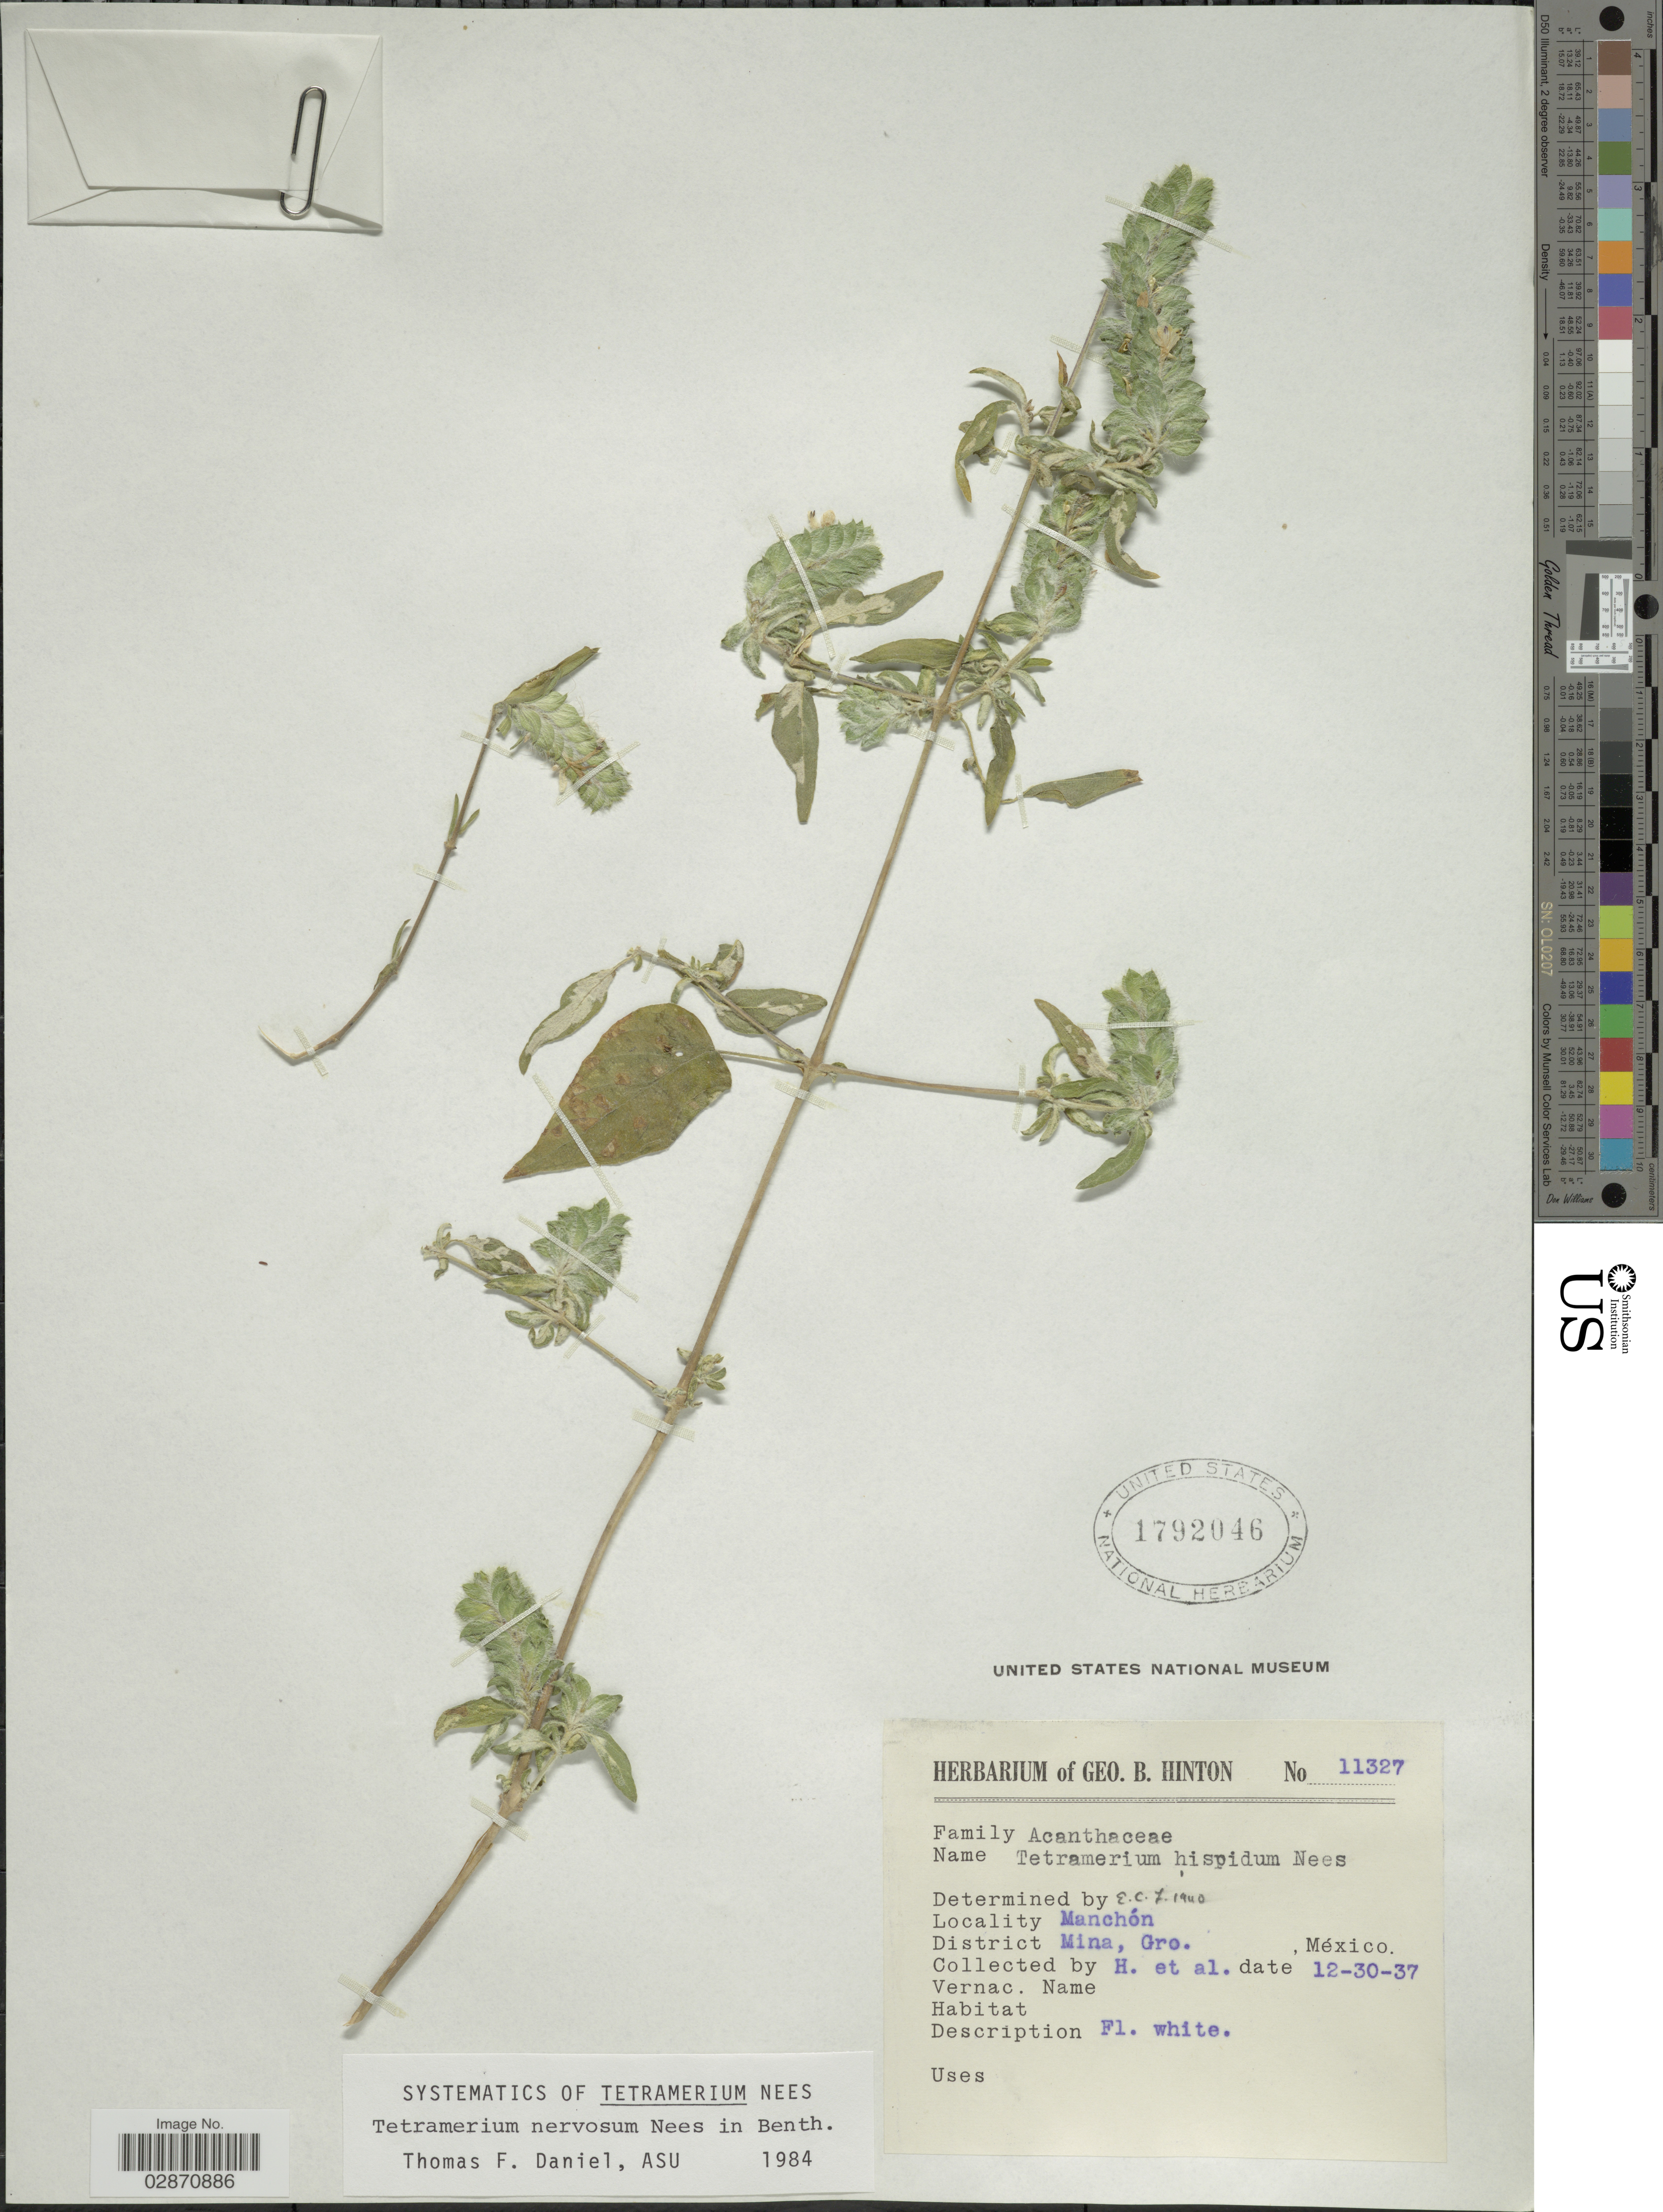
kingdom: Plantae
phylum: Tracheophyta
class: Magnoliopsida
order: Lamiales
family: Acanthaceae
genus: Tetramerium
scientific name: Tetramerium nervosum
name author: Nees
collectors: G. B. Hinton & et al.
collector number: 11327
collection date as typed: Transcribed d/m/y: 30/12/37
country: Mexico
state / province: Guerrero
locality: Manchón. District Mina. gro.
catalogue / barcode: US 1792046